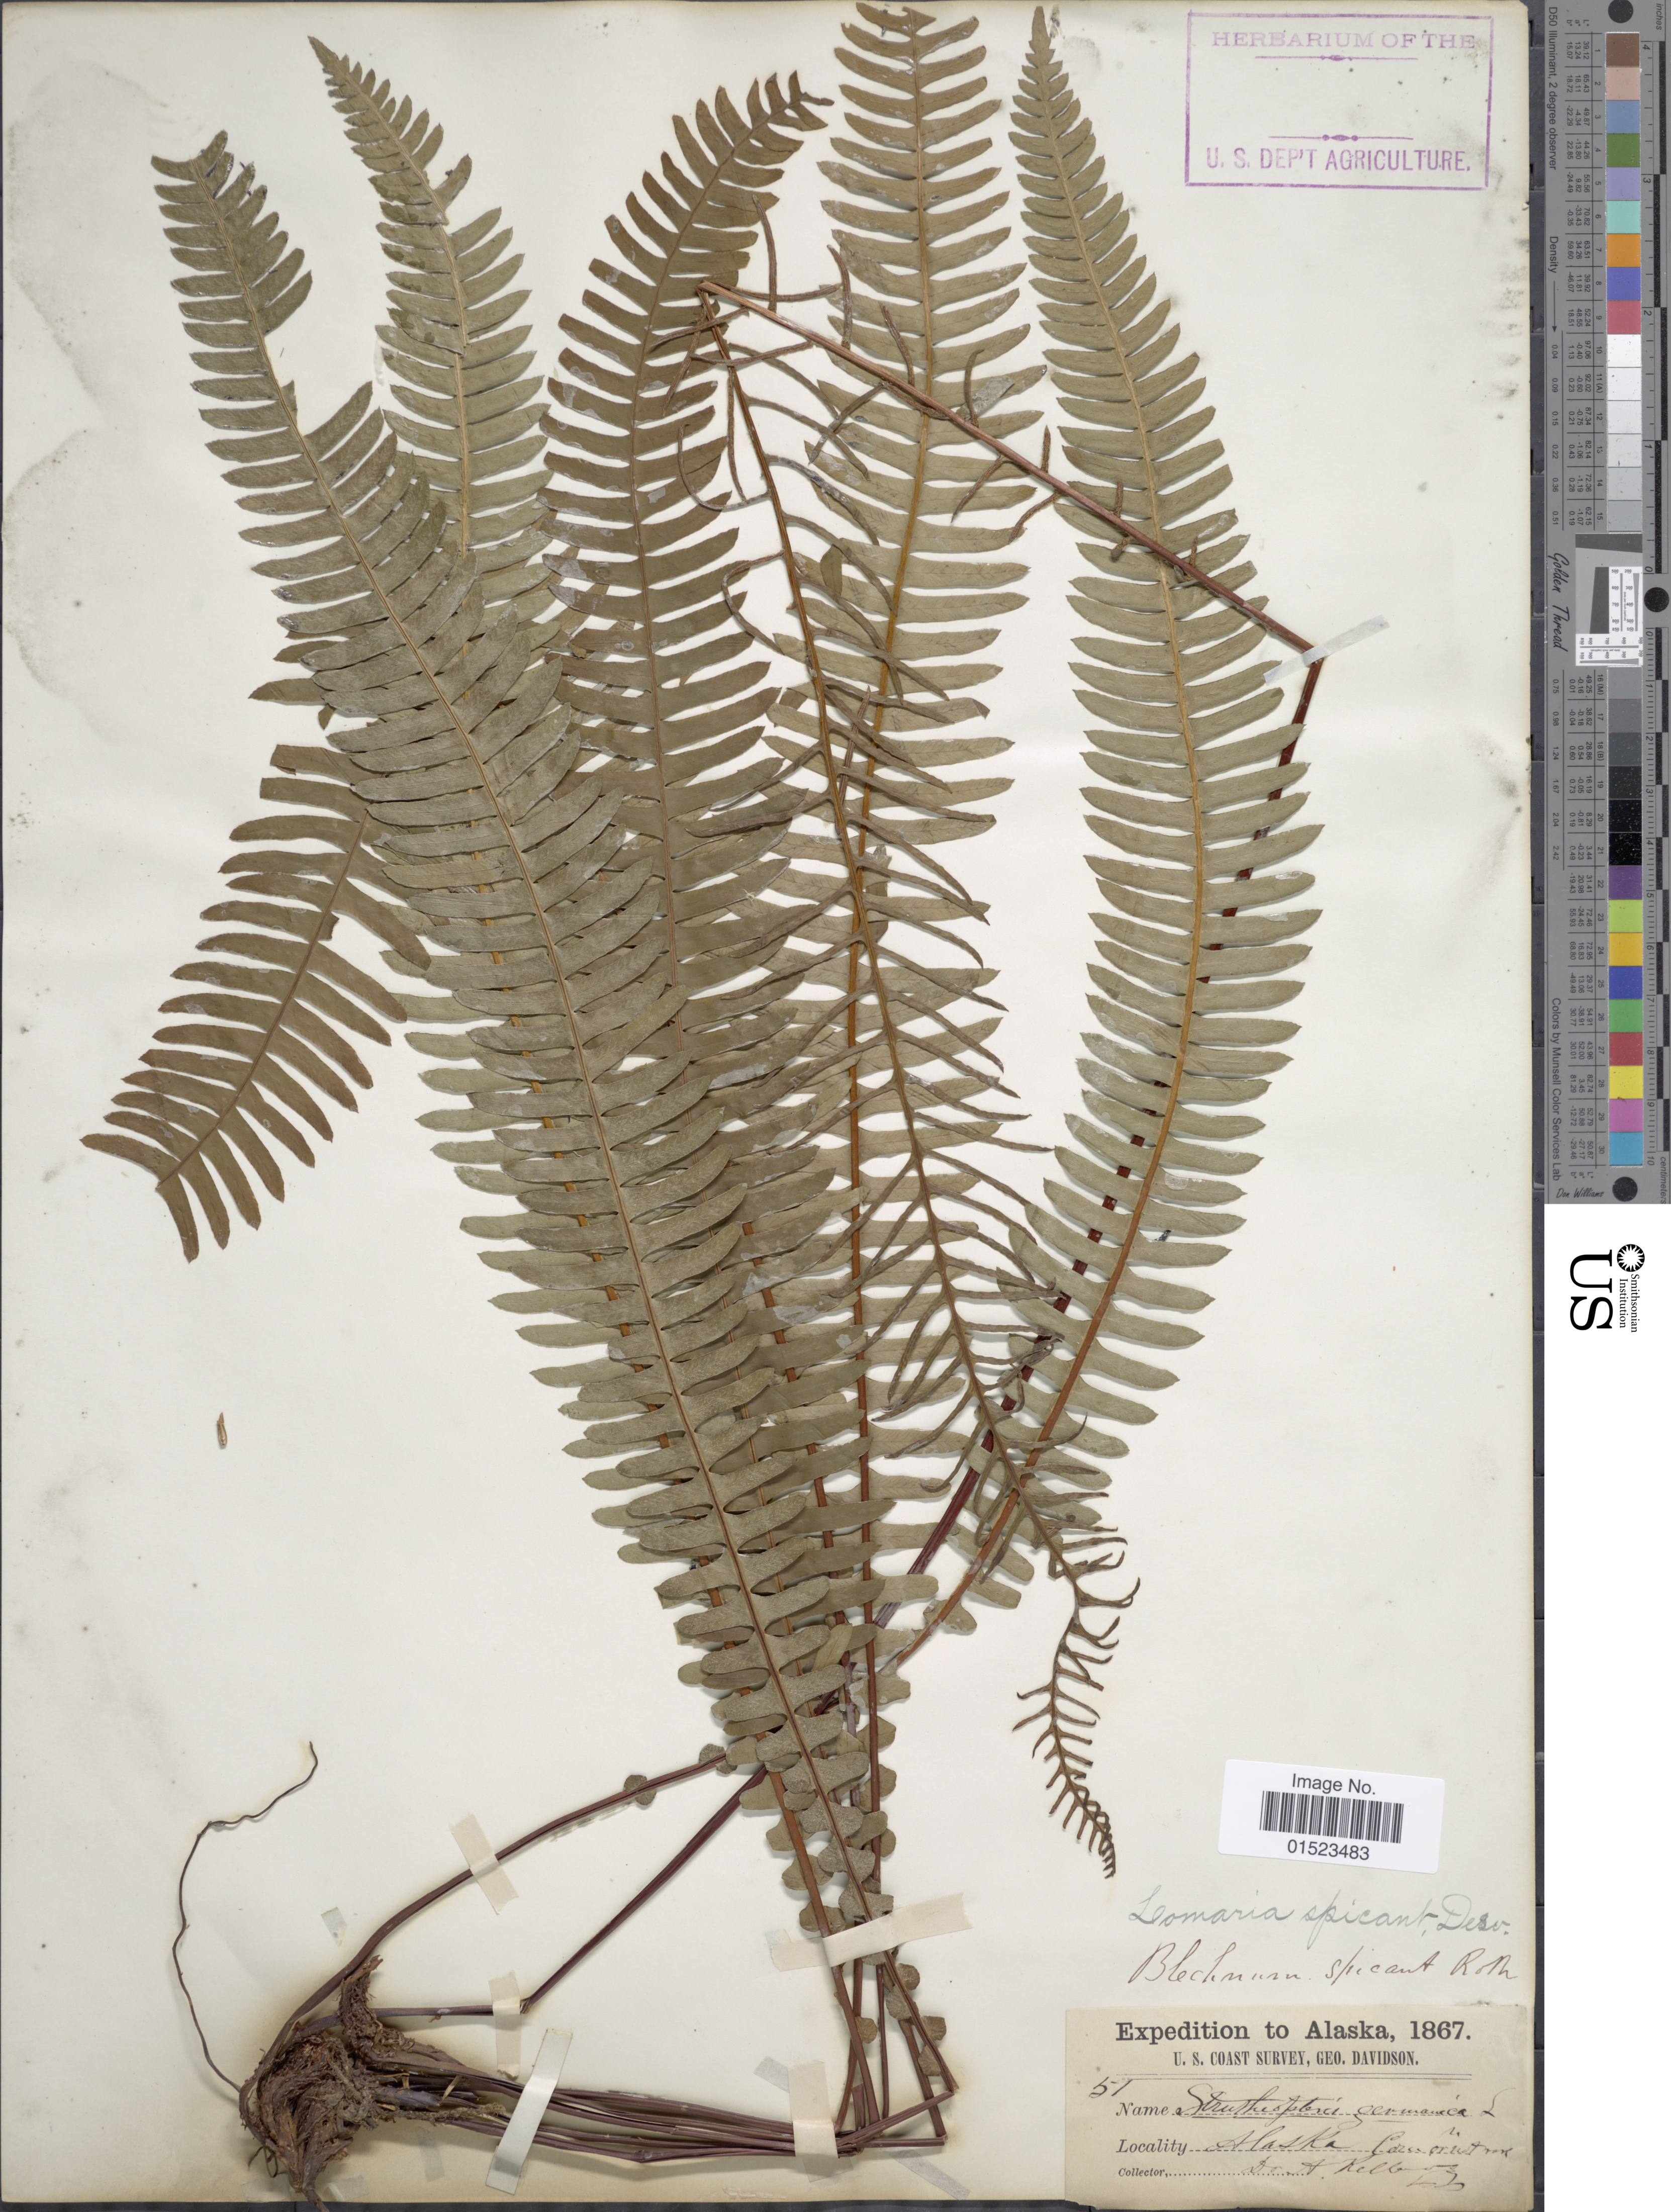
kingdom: Plantae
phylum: Tracheophyta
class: Polypodiopsida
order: Polypodiales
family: Blechnaceae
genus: Blechnum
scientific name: Blechnum spicant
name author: (L.) Sm.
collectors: A. Kelbert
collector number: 51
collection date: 1867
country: United States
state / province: Alaska